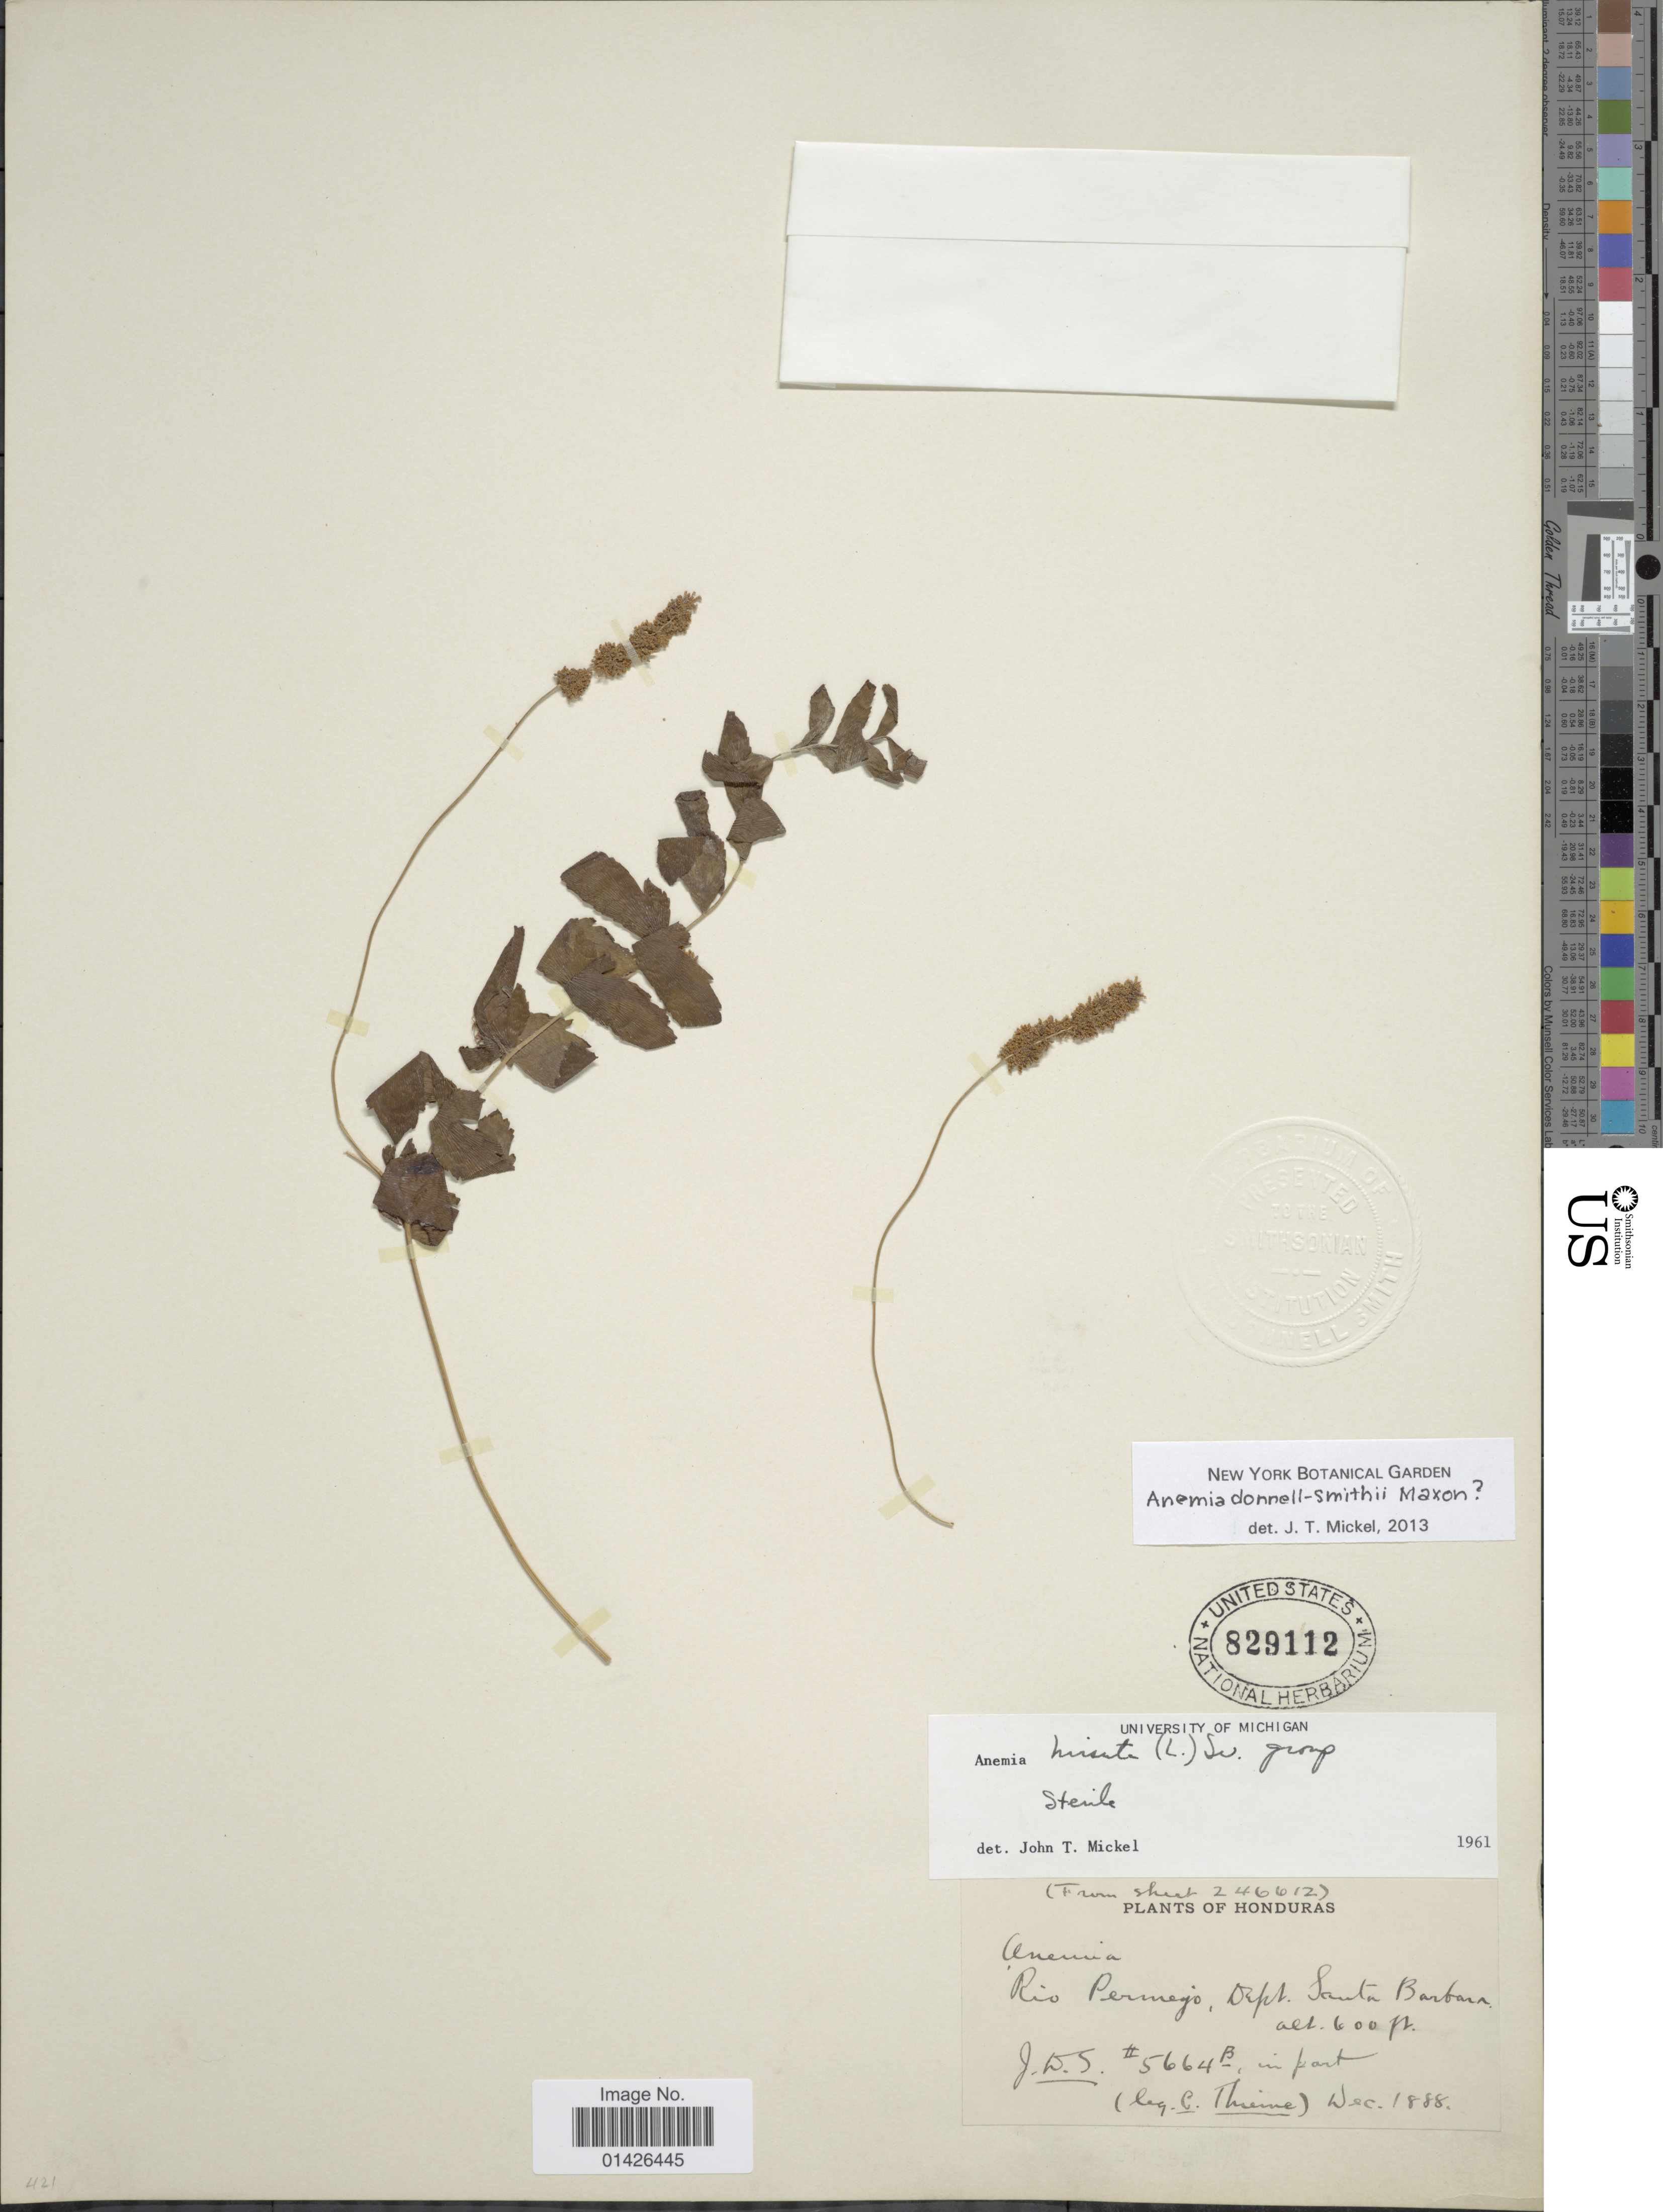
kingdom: Plantae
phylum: Tracheophyta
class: Polypodiopsida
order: Schizaeales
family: Anemiaceae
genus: Anemia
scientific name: Anemia donnell-smithii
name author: Maxon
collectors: J. D. S.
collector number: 5664B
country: Honduras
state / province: Santa Bárbara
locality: Rio Permejo,Dept Santa Barbara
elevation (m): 183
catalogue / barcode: US 829112